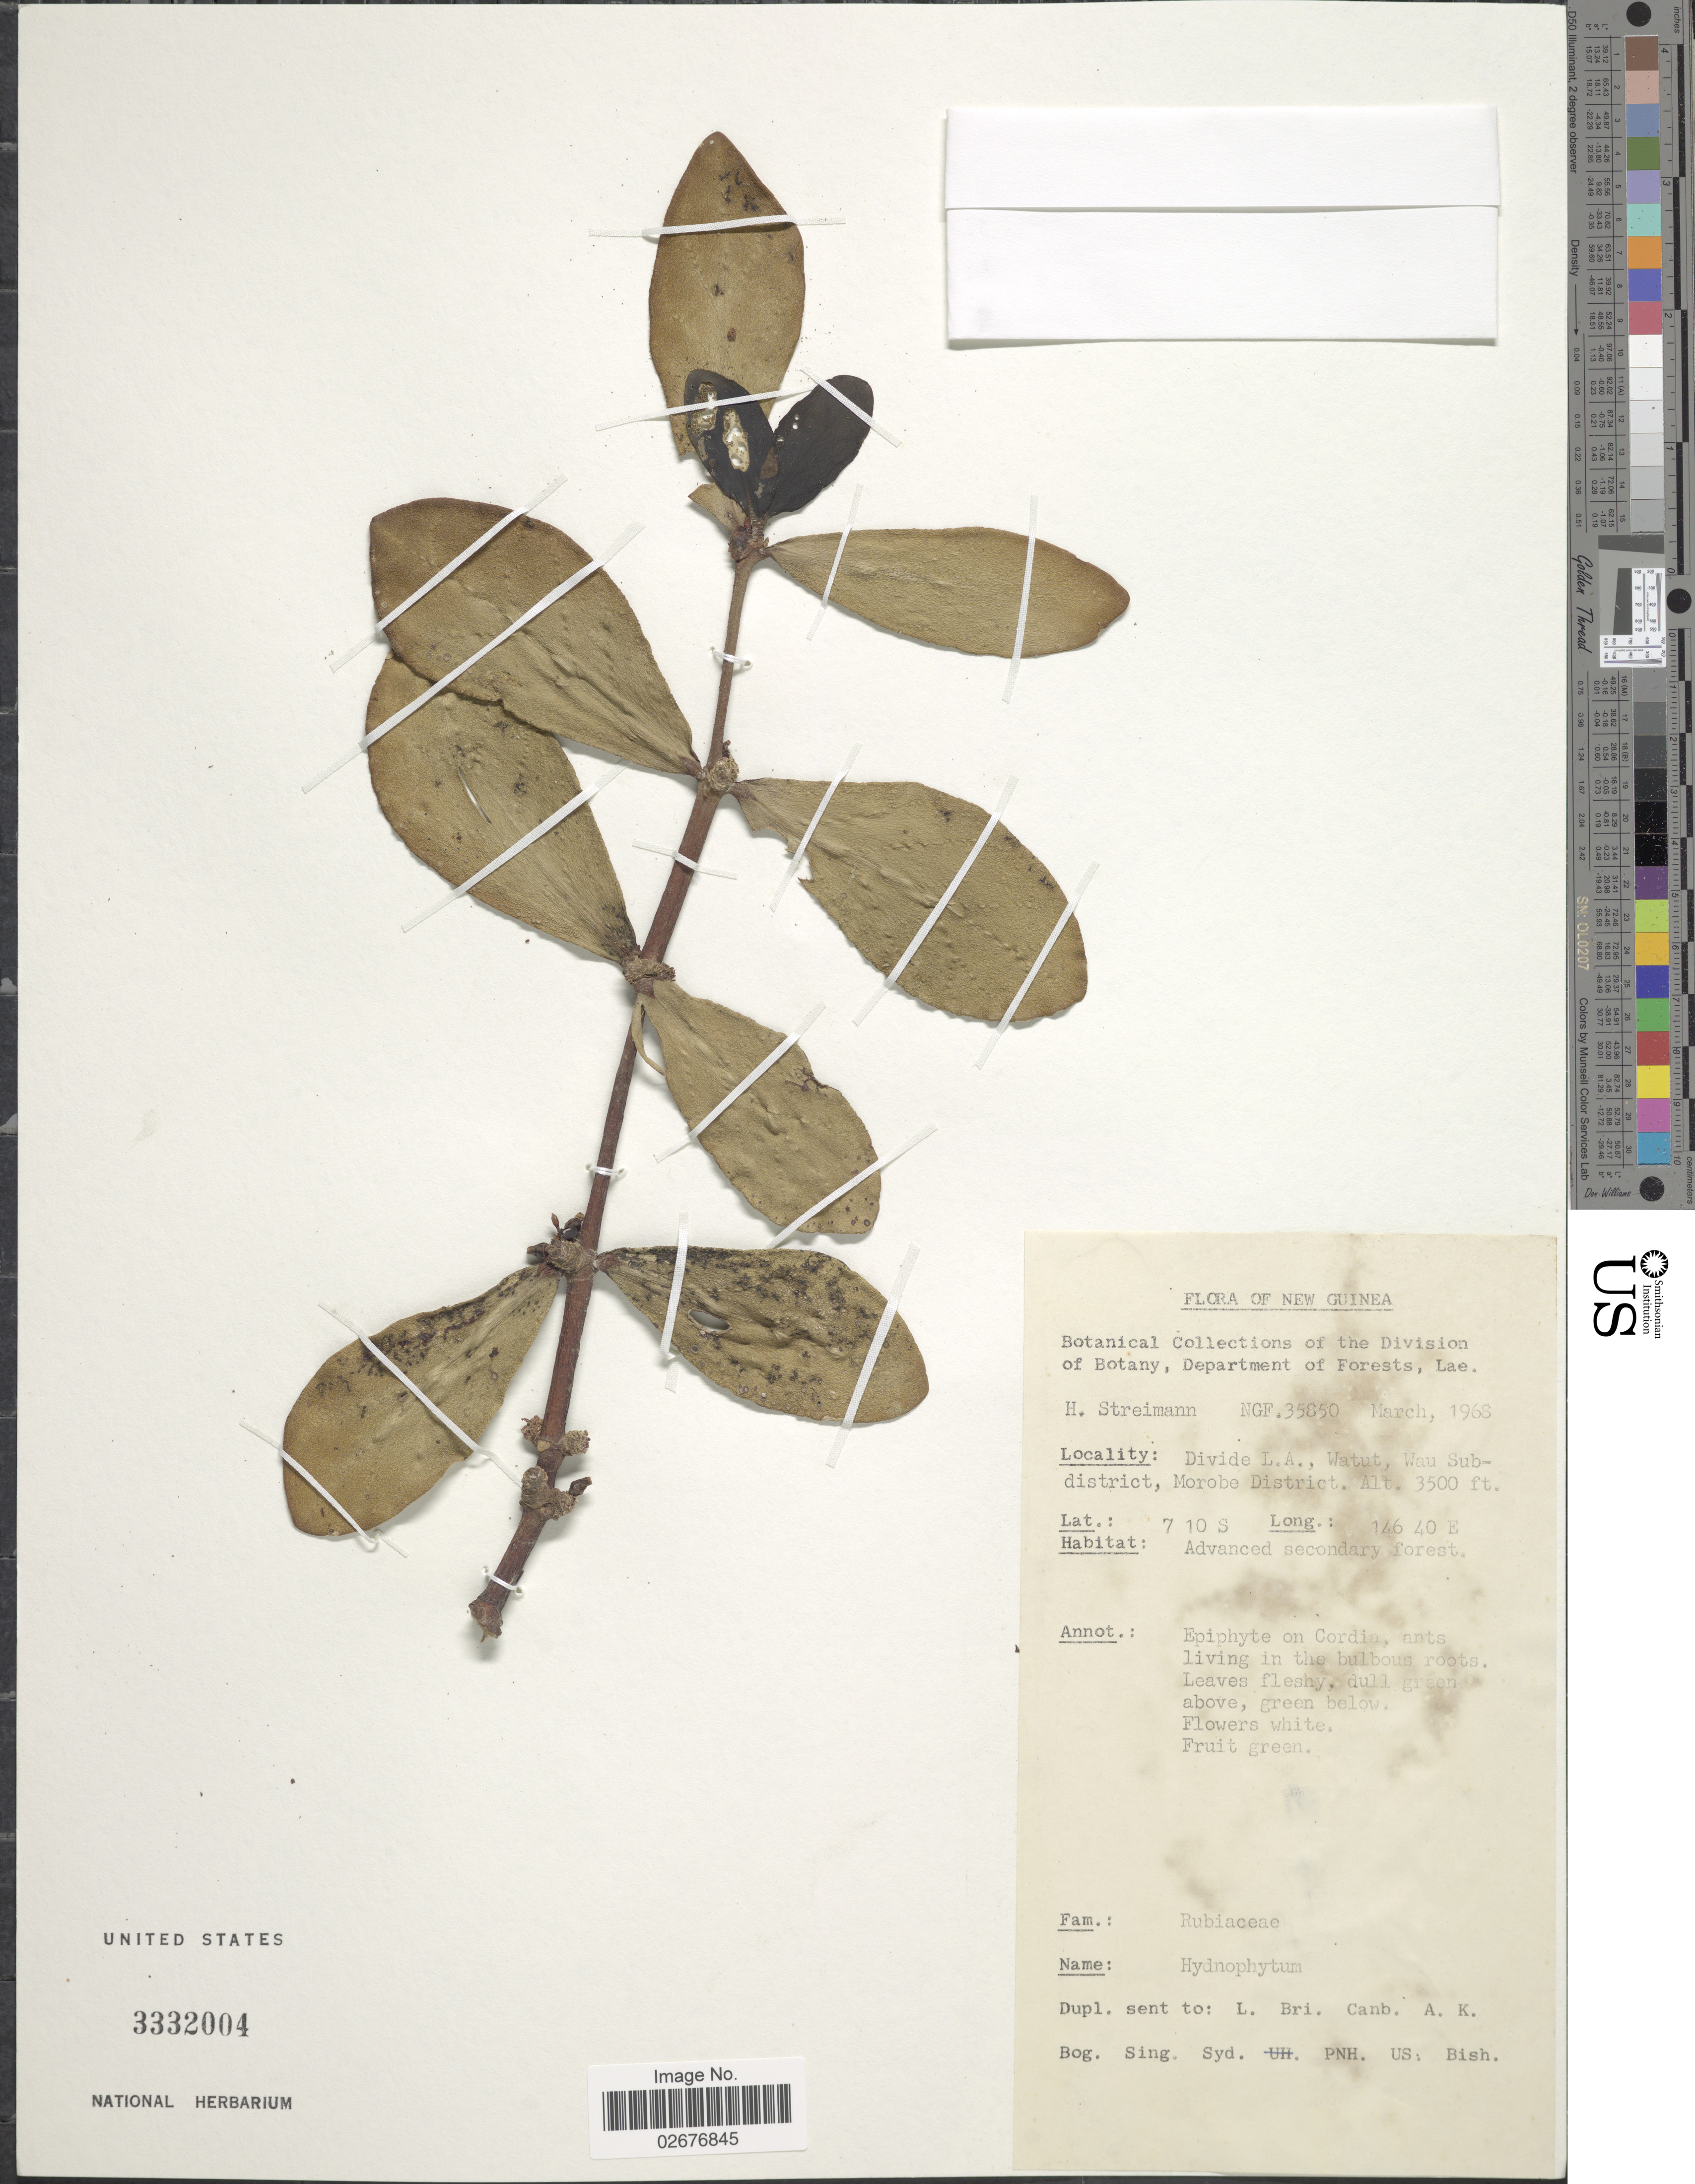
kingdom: Plantae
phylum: Tracheophyta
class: Magnoliopsida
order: Gentianales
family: Rubiaceae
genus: Hydnophytum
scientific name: Hydnophytum sp.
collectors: H. Streimann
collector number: NGF 35850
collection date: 1968-03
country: Papua New Guinea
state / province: Morobe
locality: New Guinea, Divide L.A., Watut, Wau Sub-district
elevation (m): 1067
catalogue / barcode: US 3332004